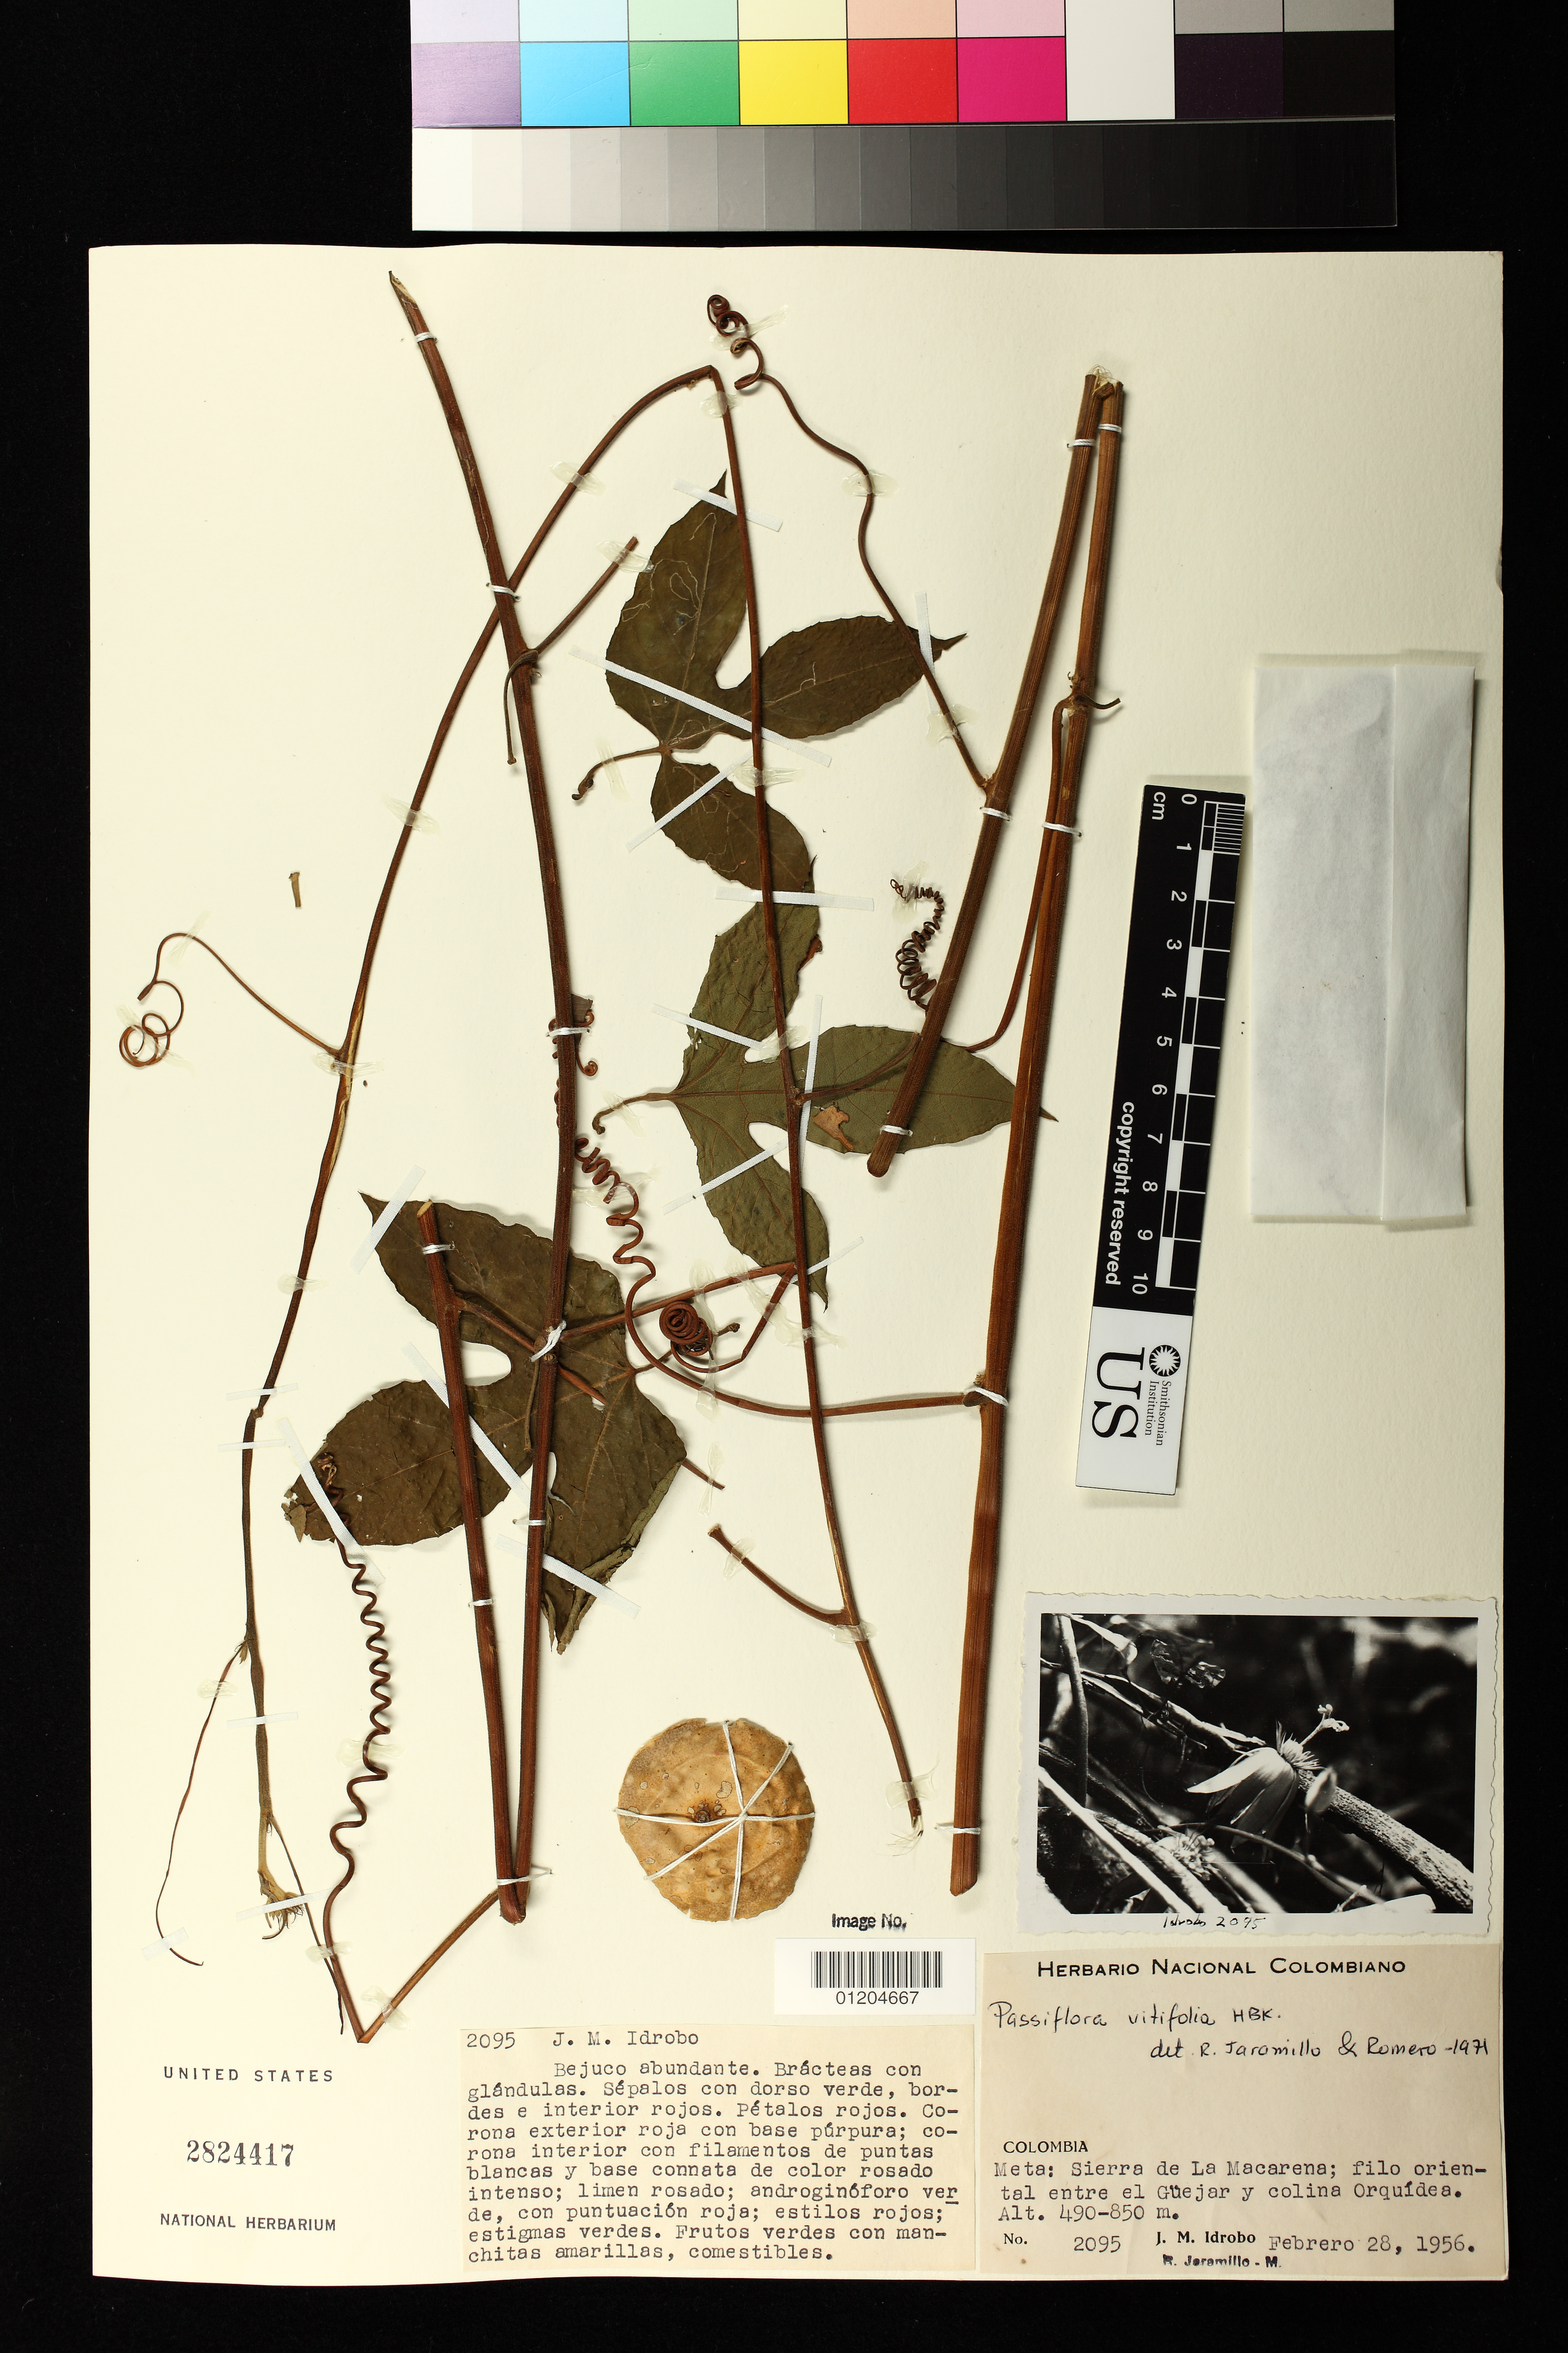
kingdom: Plantae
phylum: Tracheophyta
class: Magnoliopsida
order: Malpighiales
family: Passifloraceae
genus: Passiflora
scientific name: Passiflora vitifolia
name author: Kunth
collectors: J. M. Idrobo & R. Jaramillo M.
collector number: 2095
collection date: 1956-02-28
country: Colombia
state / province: Meta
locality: Sierra de La Macarena; filo oriental entre el Guejar y colina Orquidea.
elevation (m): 490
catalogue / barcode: US 2824417